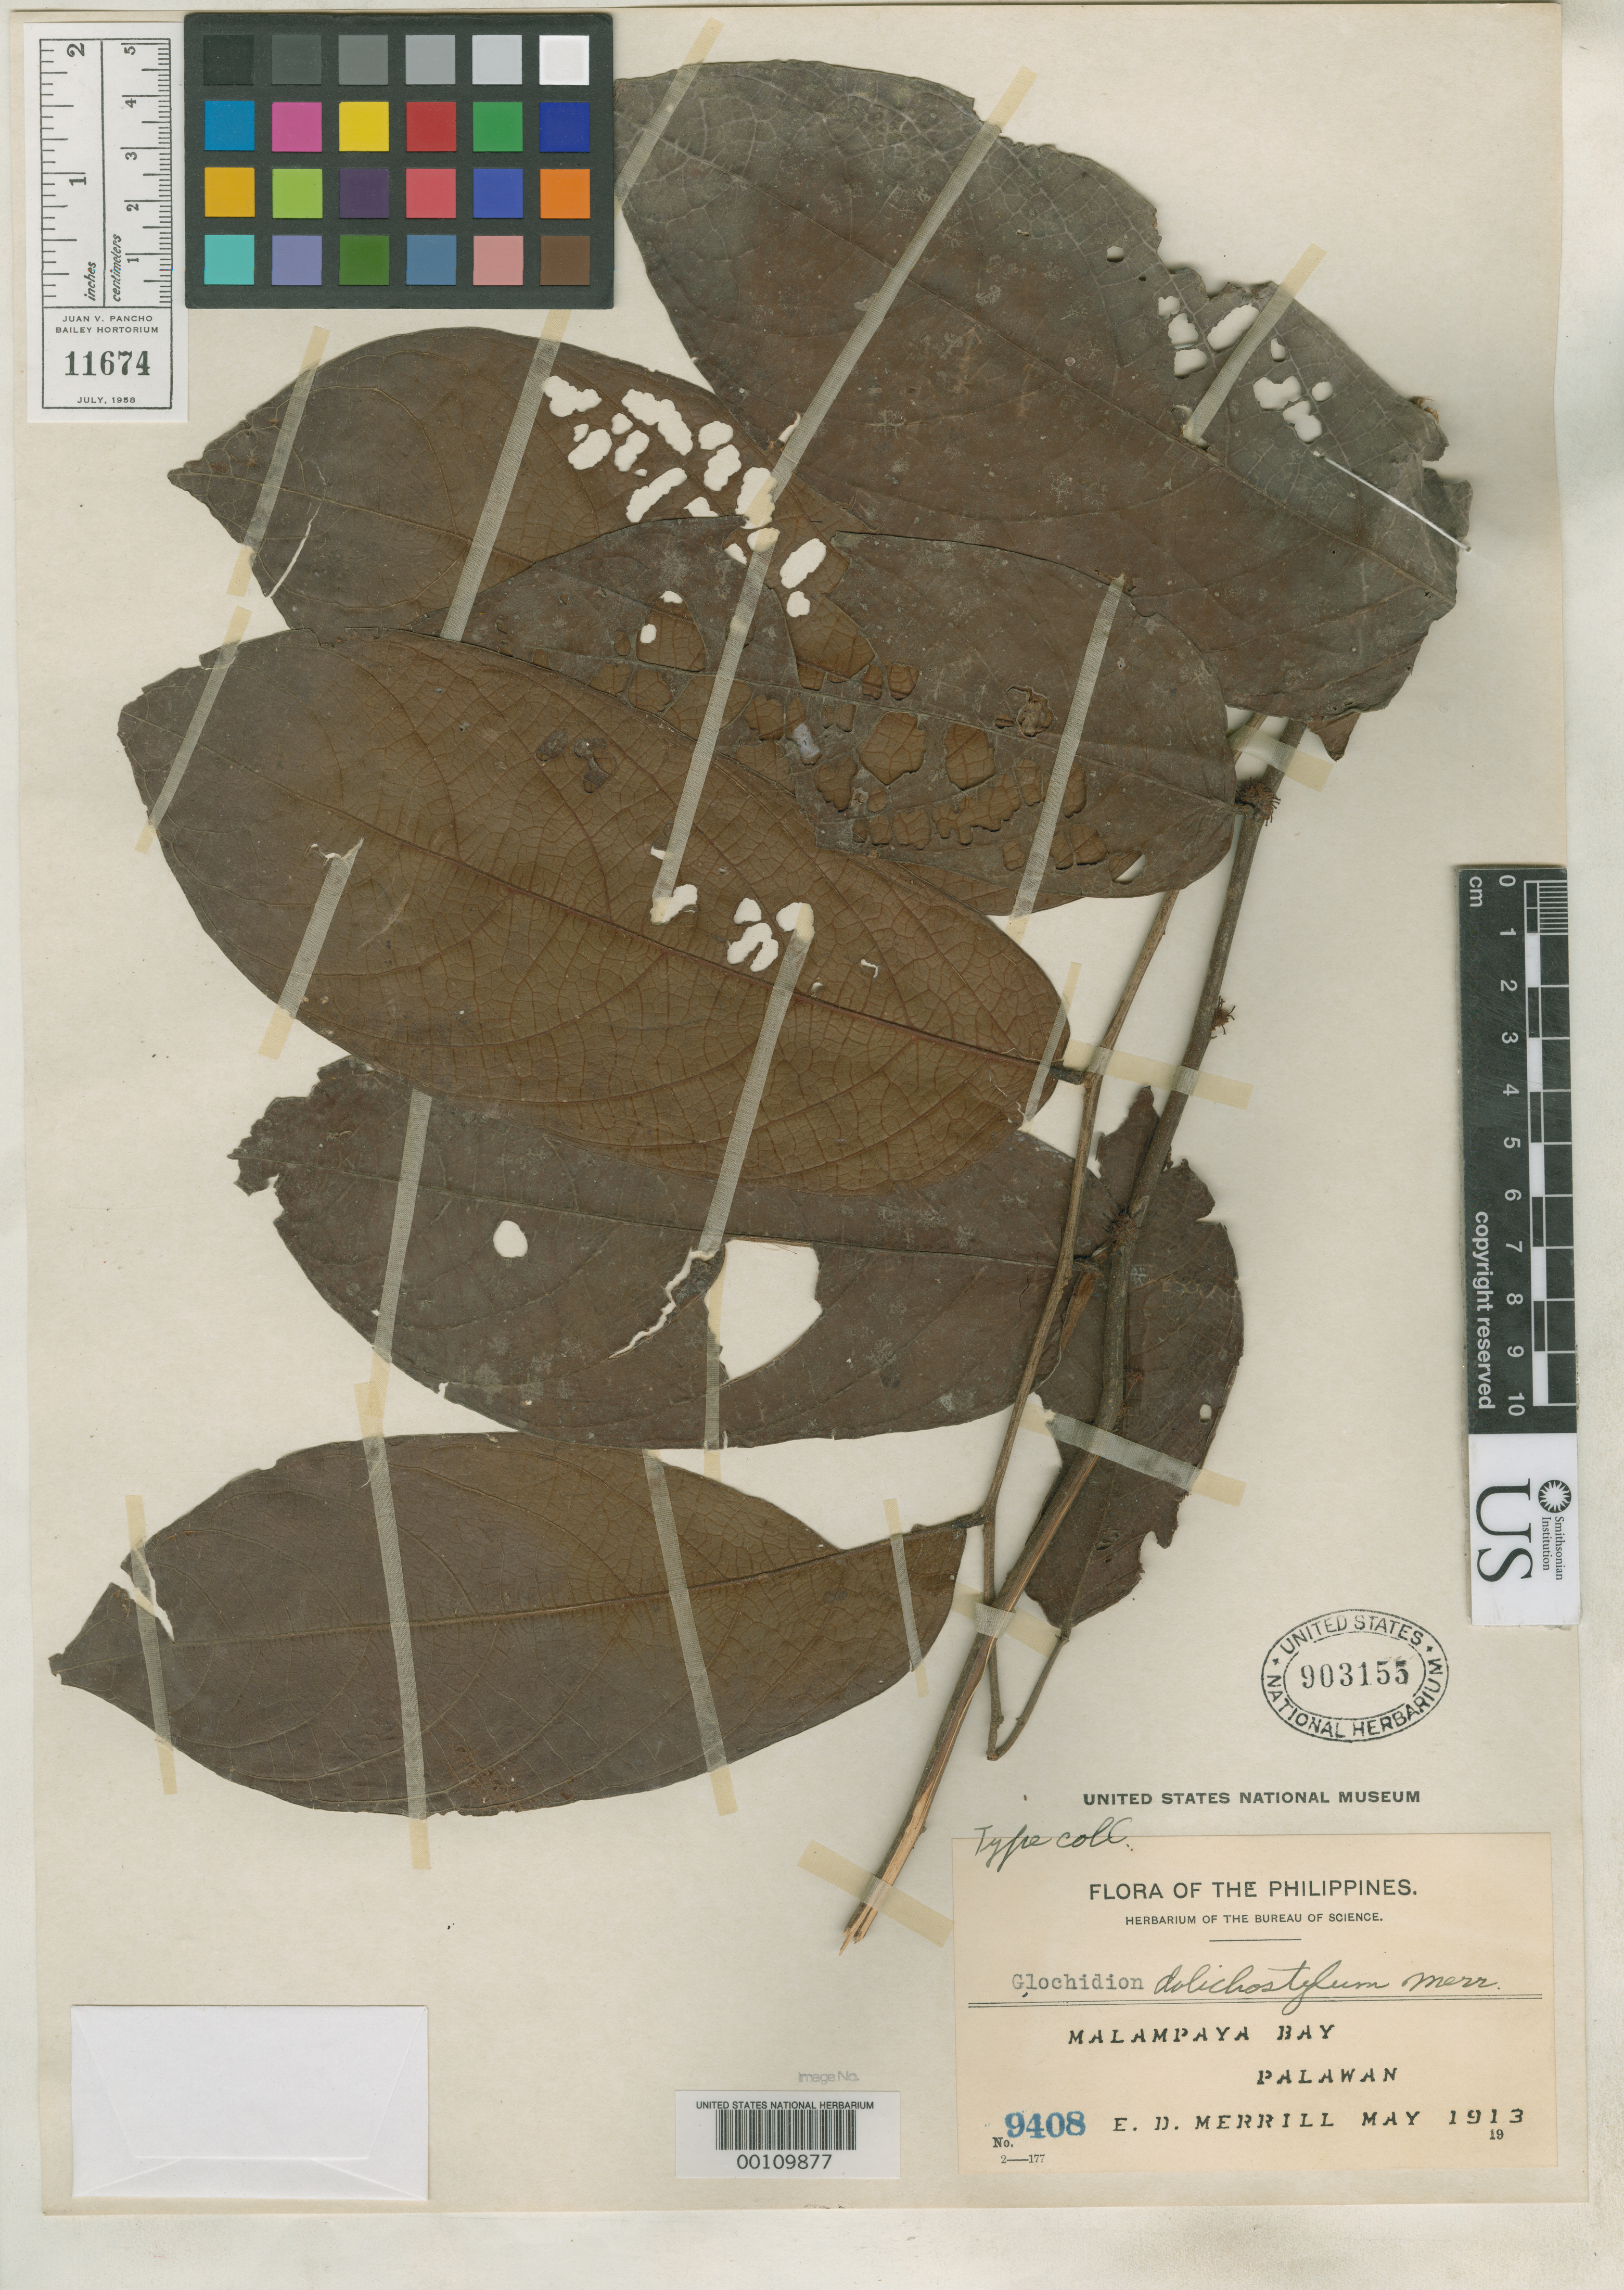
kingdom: Plantae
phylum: Tracheophyta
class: Magnoliopsida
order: Malpighiales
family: Phyllanthaceae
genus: Glochidion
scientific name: Glochidion dolichostylum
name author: Merr.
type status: Isotype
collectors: E. D. Merrill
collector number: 9408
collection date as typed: May 1913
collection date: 1913-05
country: Philippines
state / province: Mimaropa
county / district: Palawan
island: Palawan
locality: Malampaya Bay.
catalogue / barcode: US 903155